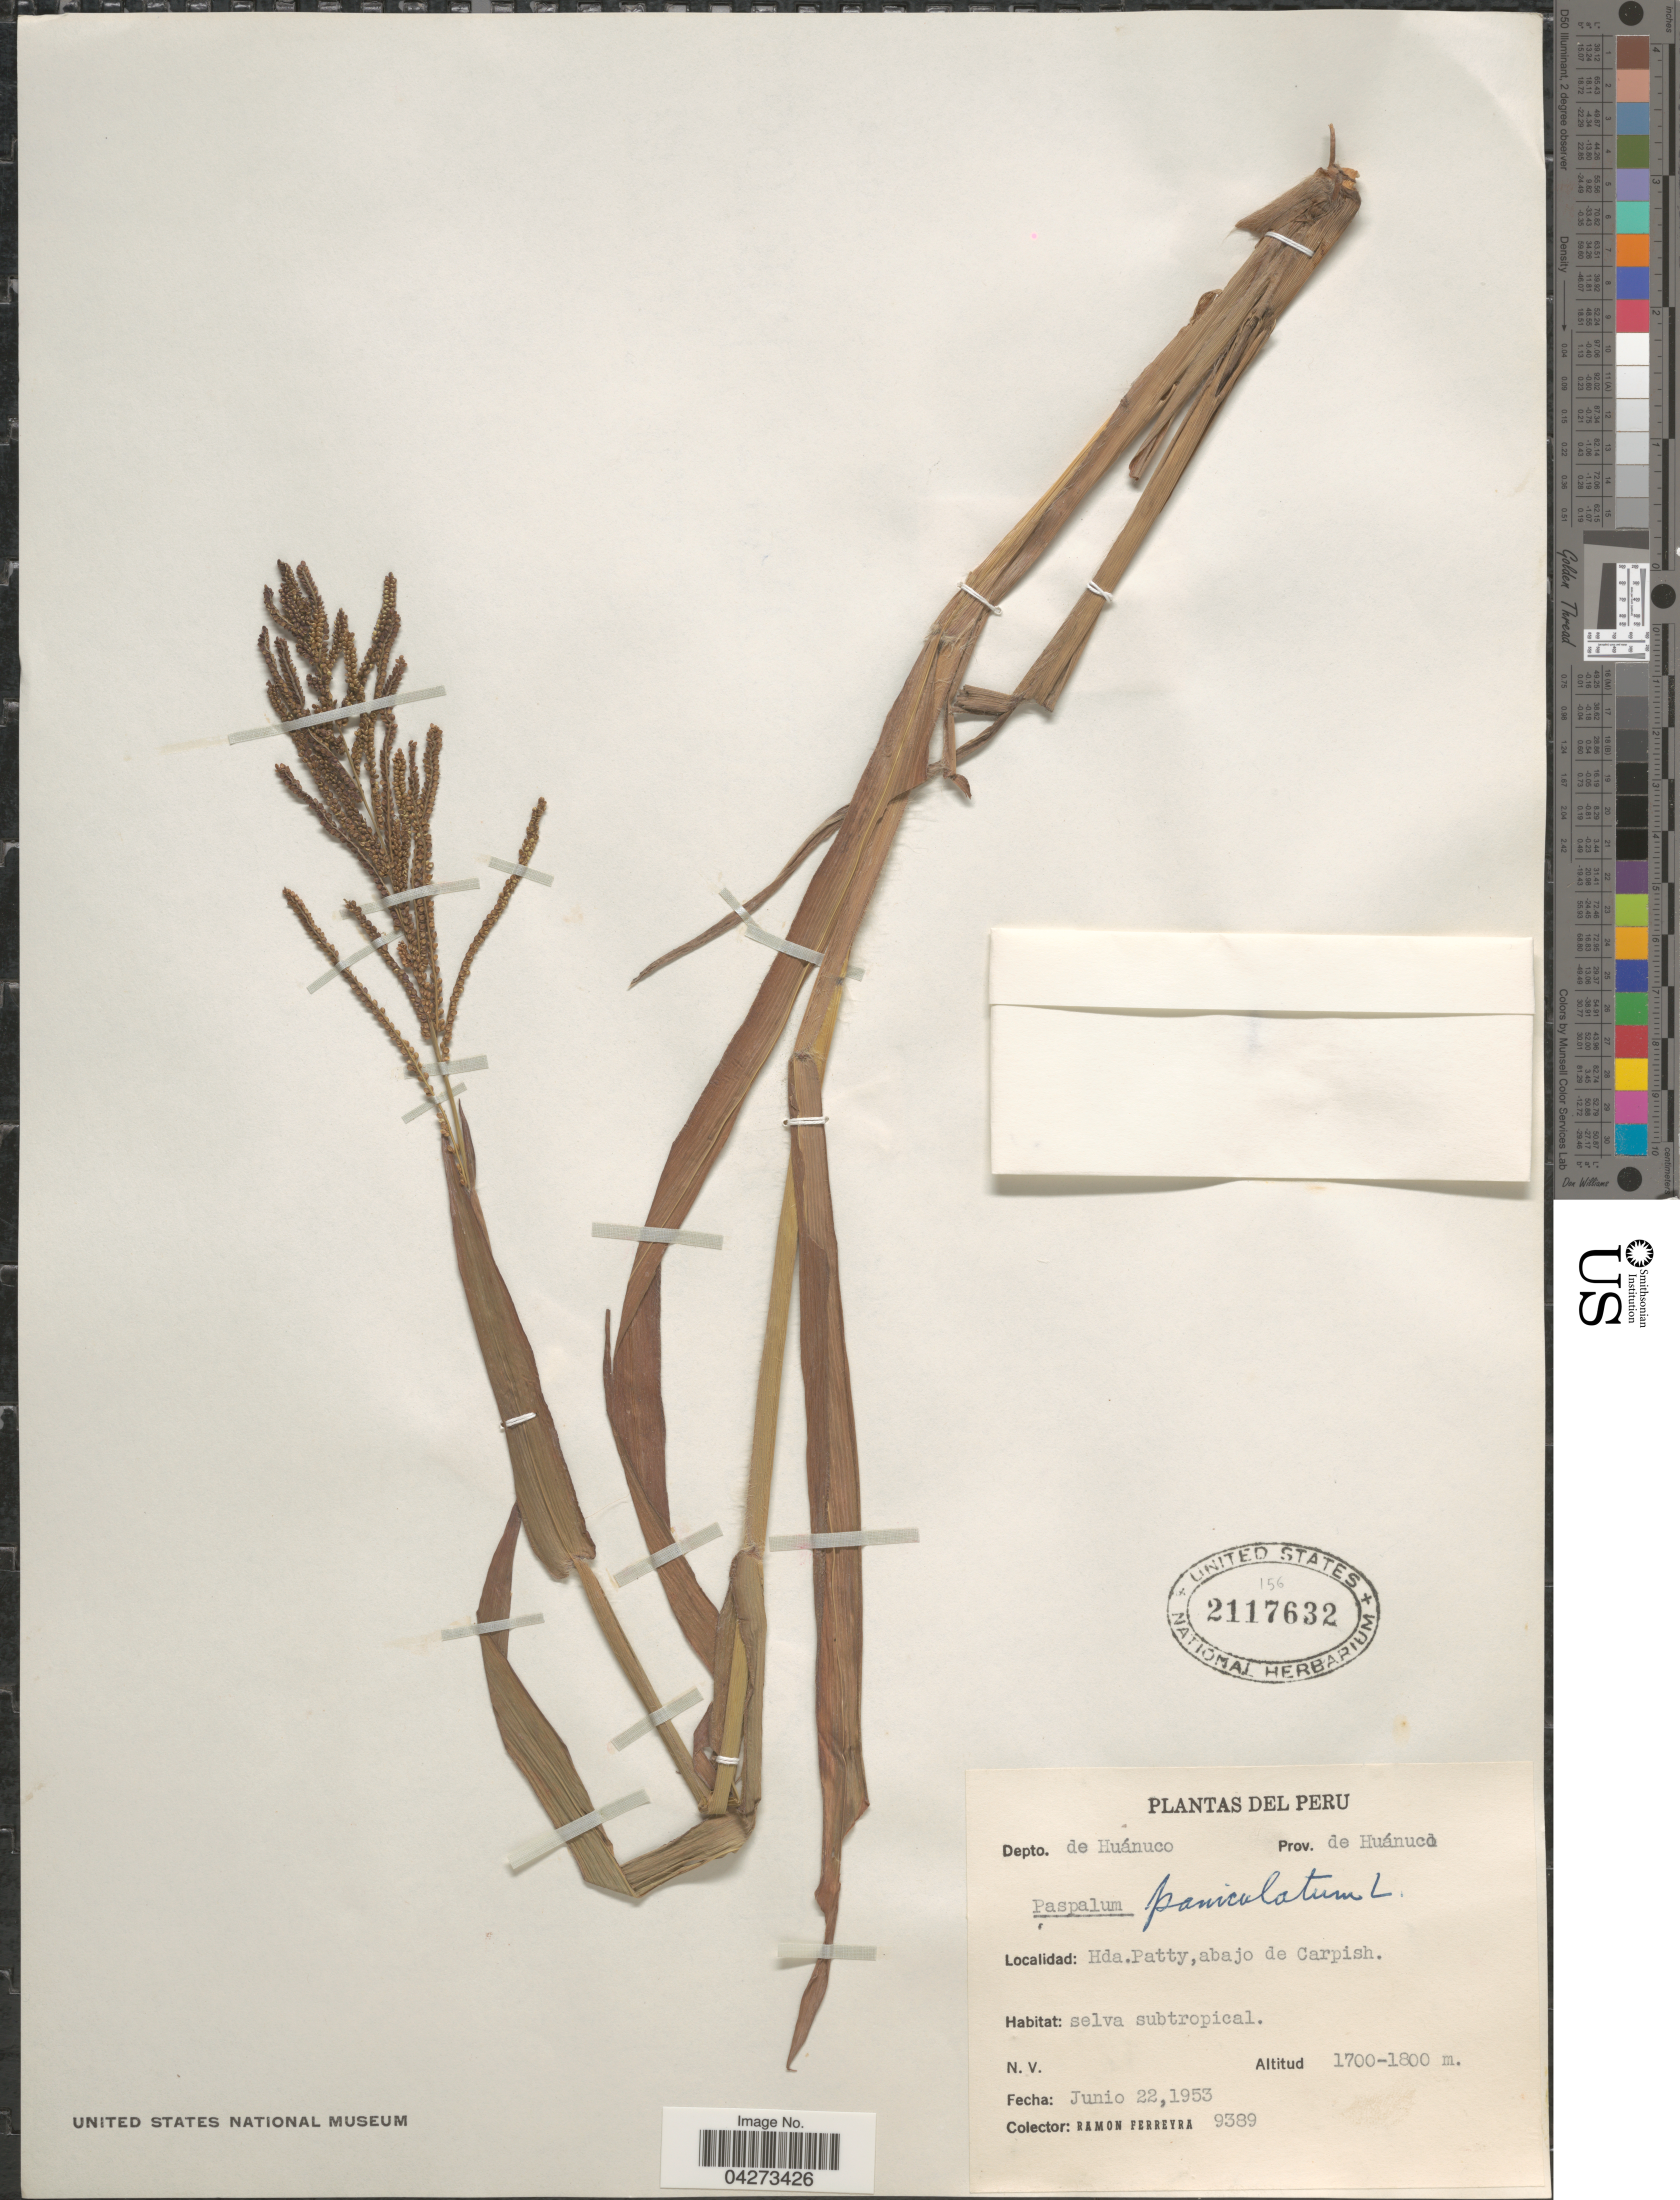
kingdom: Plantae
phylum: Tracheophyta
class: Liliopsida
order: Poales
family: Poaceae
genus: Paspalum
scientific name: Paspalum paniculatum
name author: L.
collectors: R. A. Ferreyra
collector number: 9389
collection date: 1953-06-22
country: Peru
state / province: Huánuco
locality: Depto. de Huánuco. Hda. Patty, abajo de Carpish.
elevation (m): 1700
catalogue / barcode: US 2117632